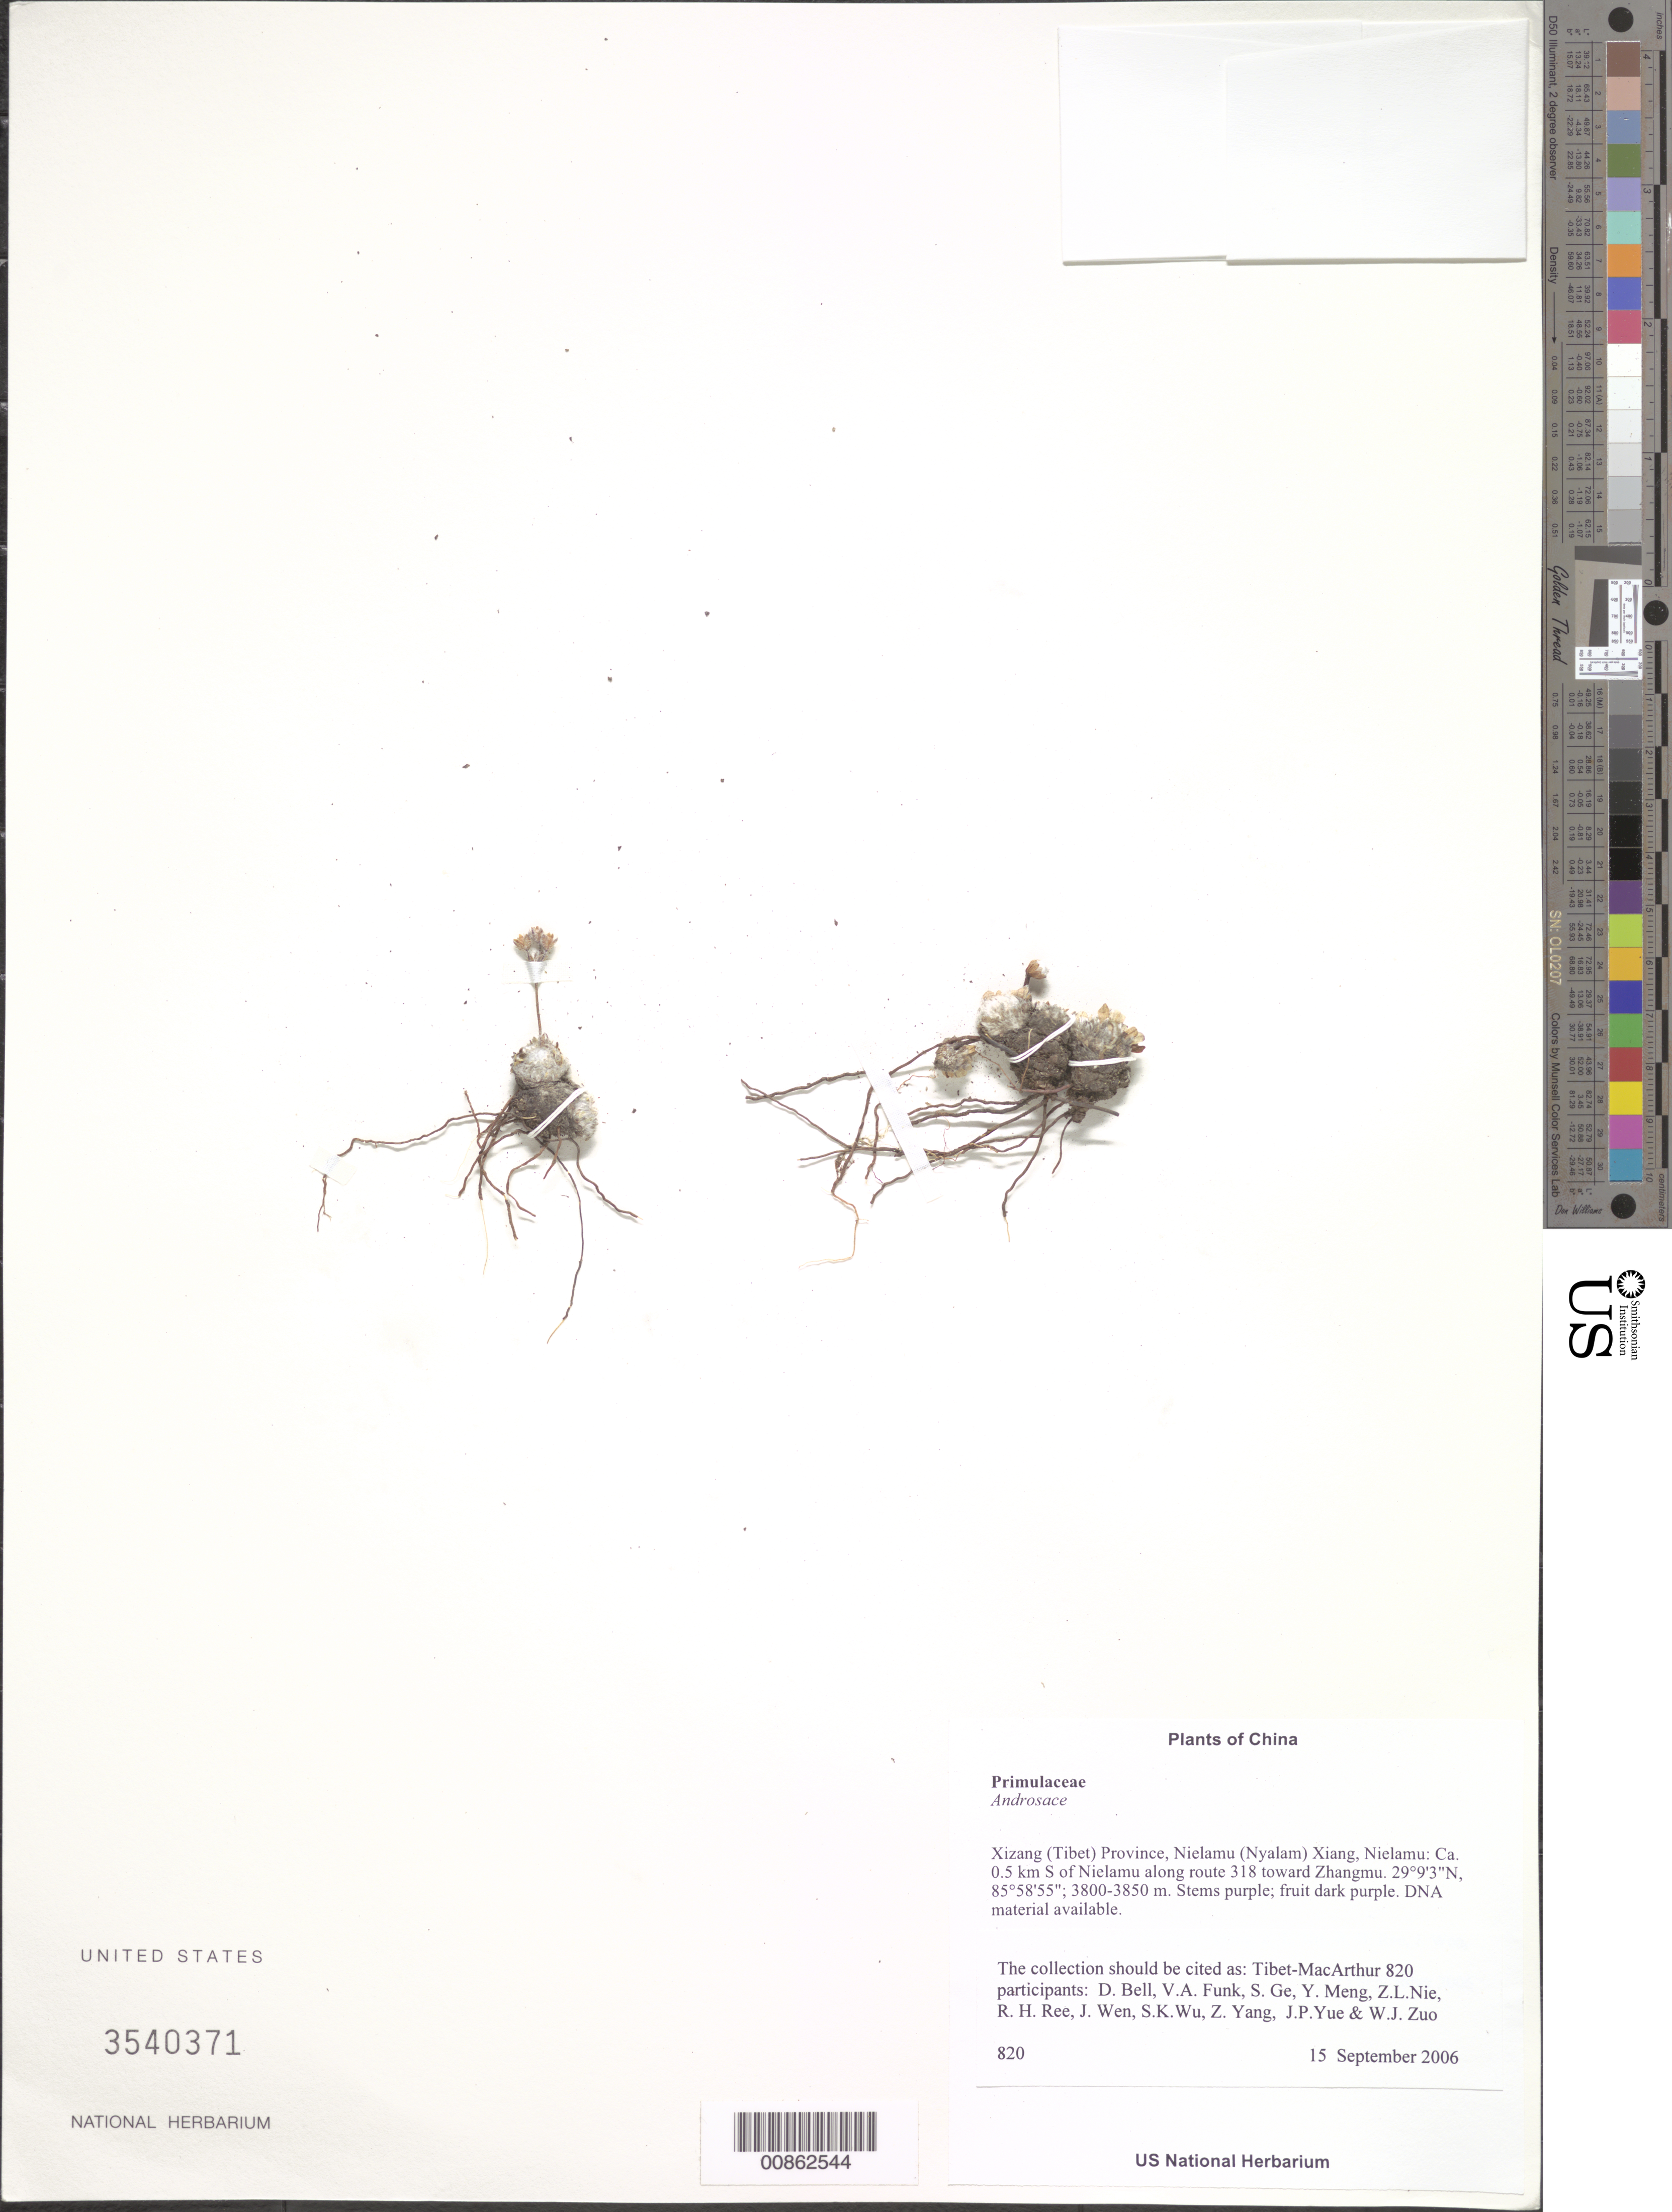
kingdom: Plantae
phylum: Tracheophyta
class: Magnoliopsida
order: Ericales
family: Primulaceae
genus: Androsace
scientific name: Androsace sp.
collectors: Tibet-MacArthur, D. A. Bell, V. Funk, S. Ge, Y. Meng, Z. Nie, R. Ree, J. Wen, J. Yue & W. Zuo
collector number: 820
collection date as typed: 15 Sep 2006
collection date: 2006-09-15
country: China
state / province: Xizang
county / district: Gyirong Xian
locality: Nielamu. Ca. 0.5 km S of Nielamu along route 318 toward Zhangmu.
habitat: Dry sparsely vegetated slope with occasional small shrubs, primarily Berberis and Rosa.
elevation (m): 3800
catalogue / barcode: US 3540371